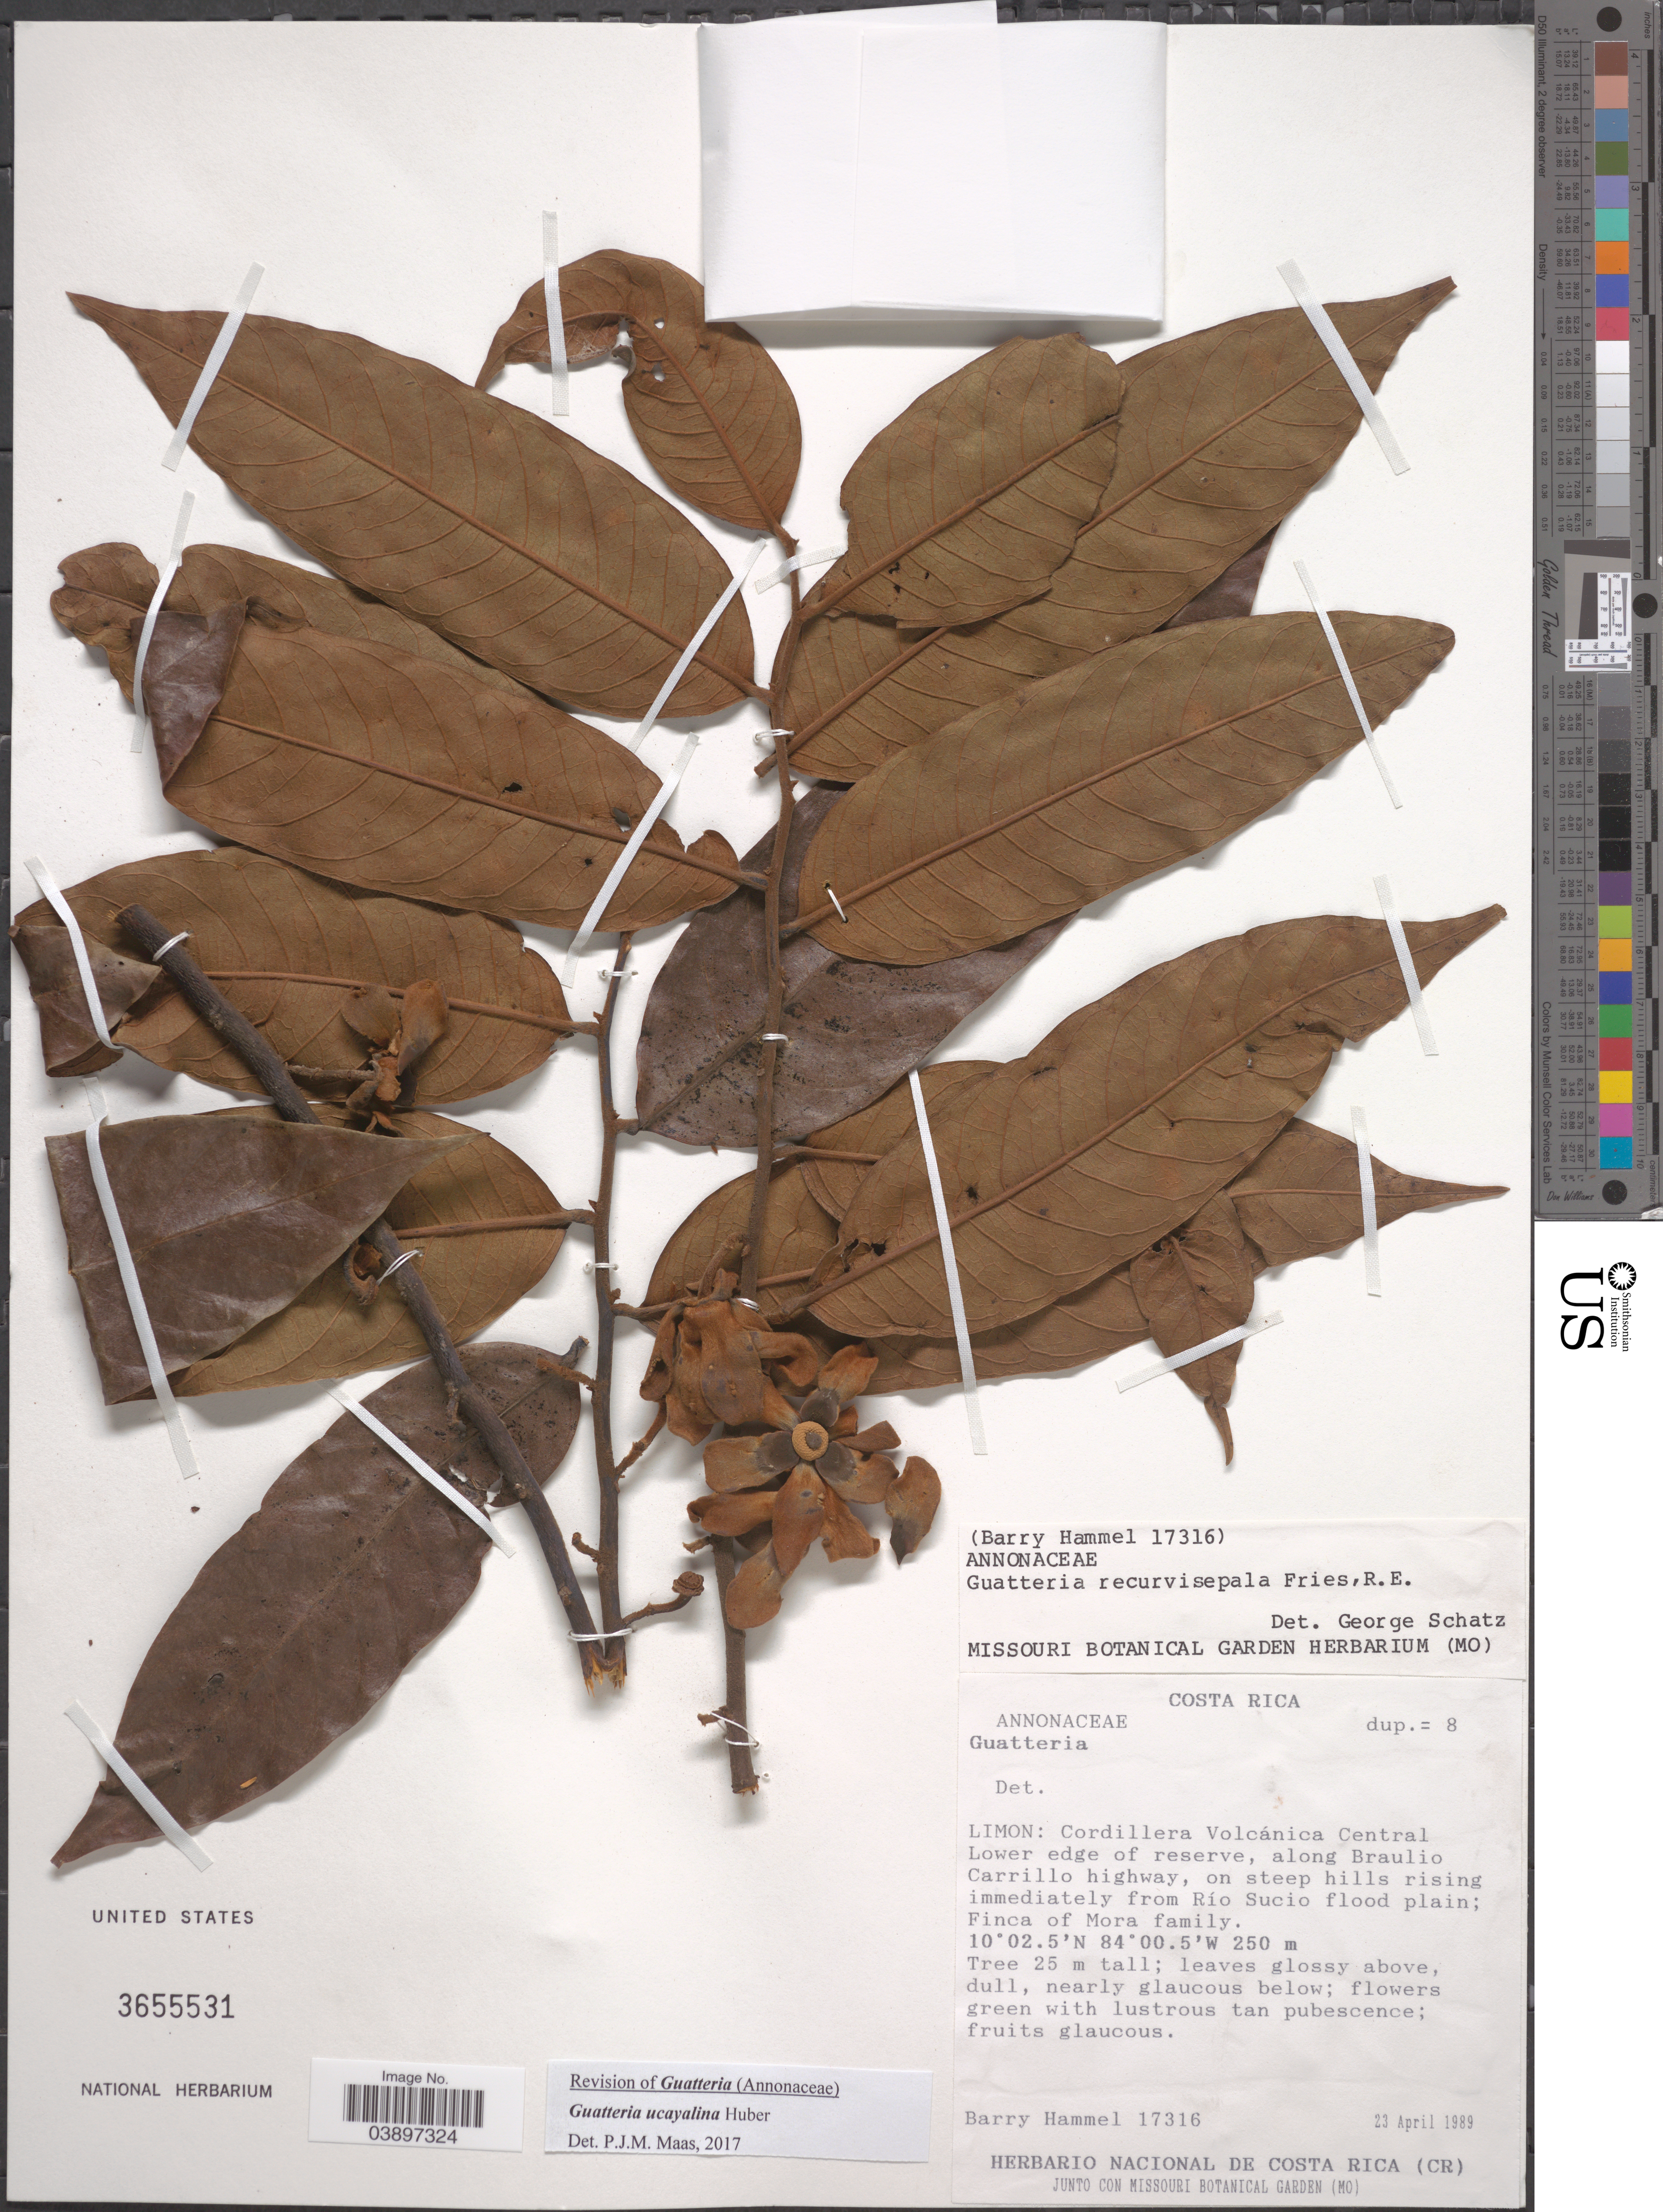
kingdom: Plantae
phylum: Tracheophyta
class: Magnoliopsida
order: Magnoliales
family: Annonaceae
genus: Guatteria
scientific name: Guatteria ucayalina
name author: Huber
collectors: B. Hammel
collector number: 17316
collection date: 1989-04-23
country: Costa Rica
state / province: Limón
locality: Cordillera Volcánica Central Lower edge of reserve, along Braulio Carrillo highway, on steep hills rising immediately from Río Sucio flood plain; Finca of Mora family.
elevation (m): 250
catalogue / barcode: US 3655531